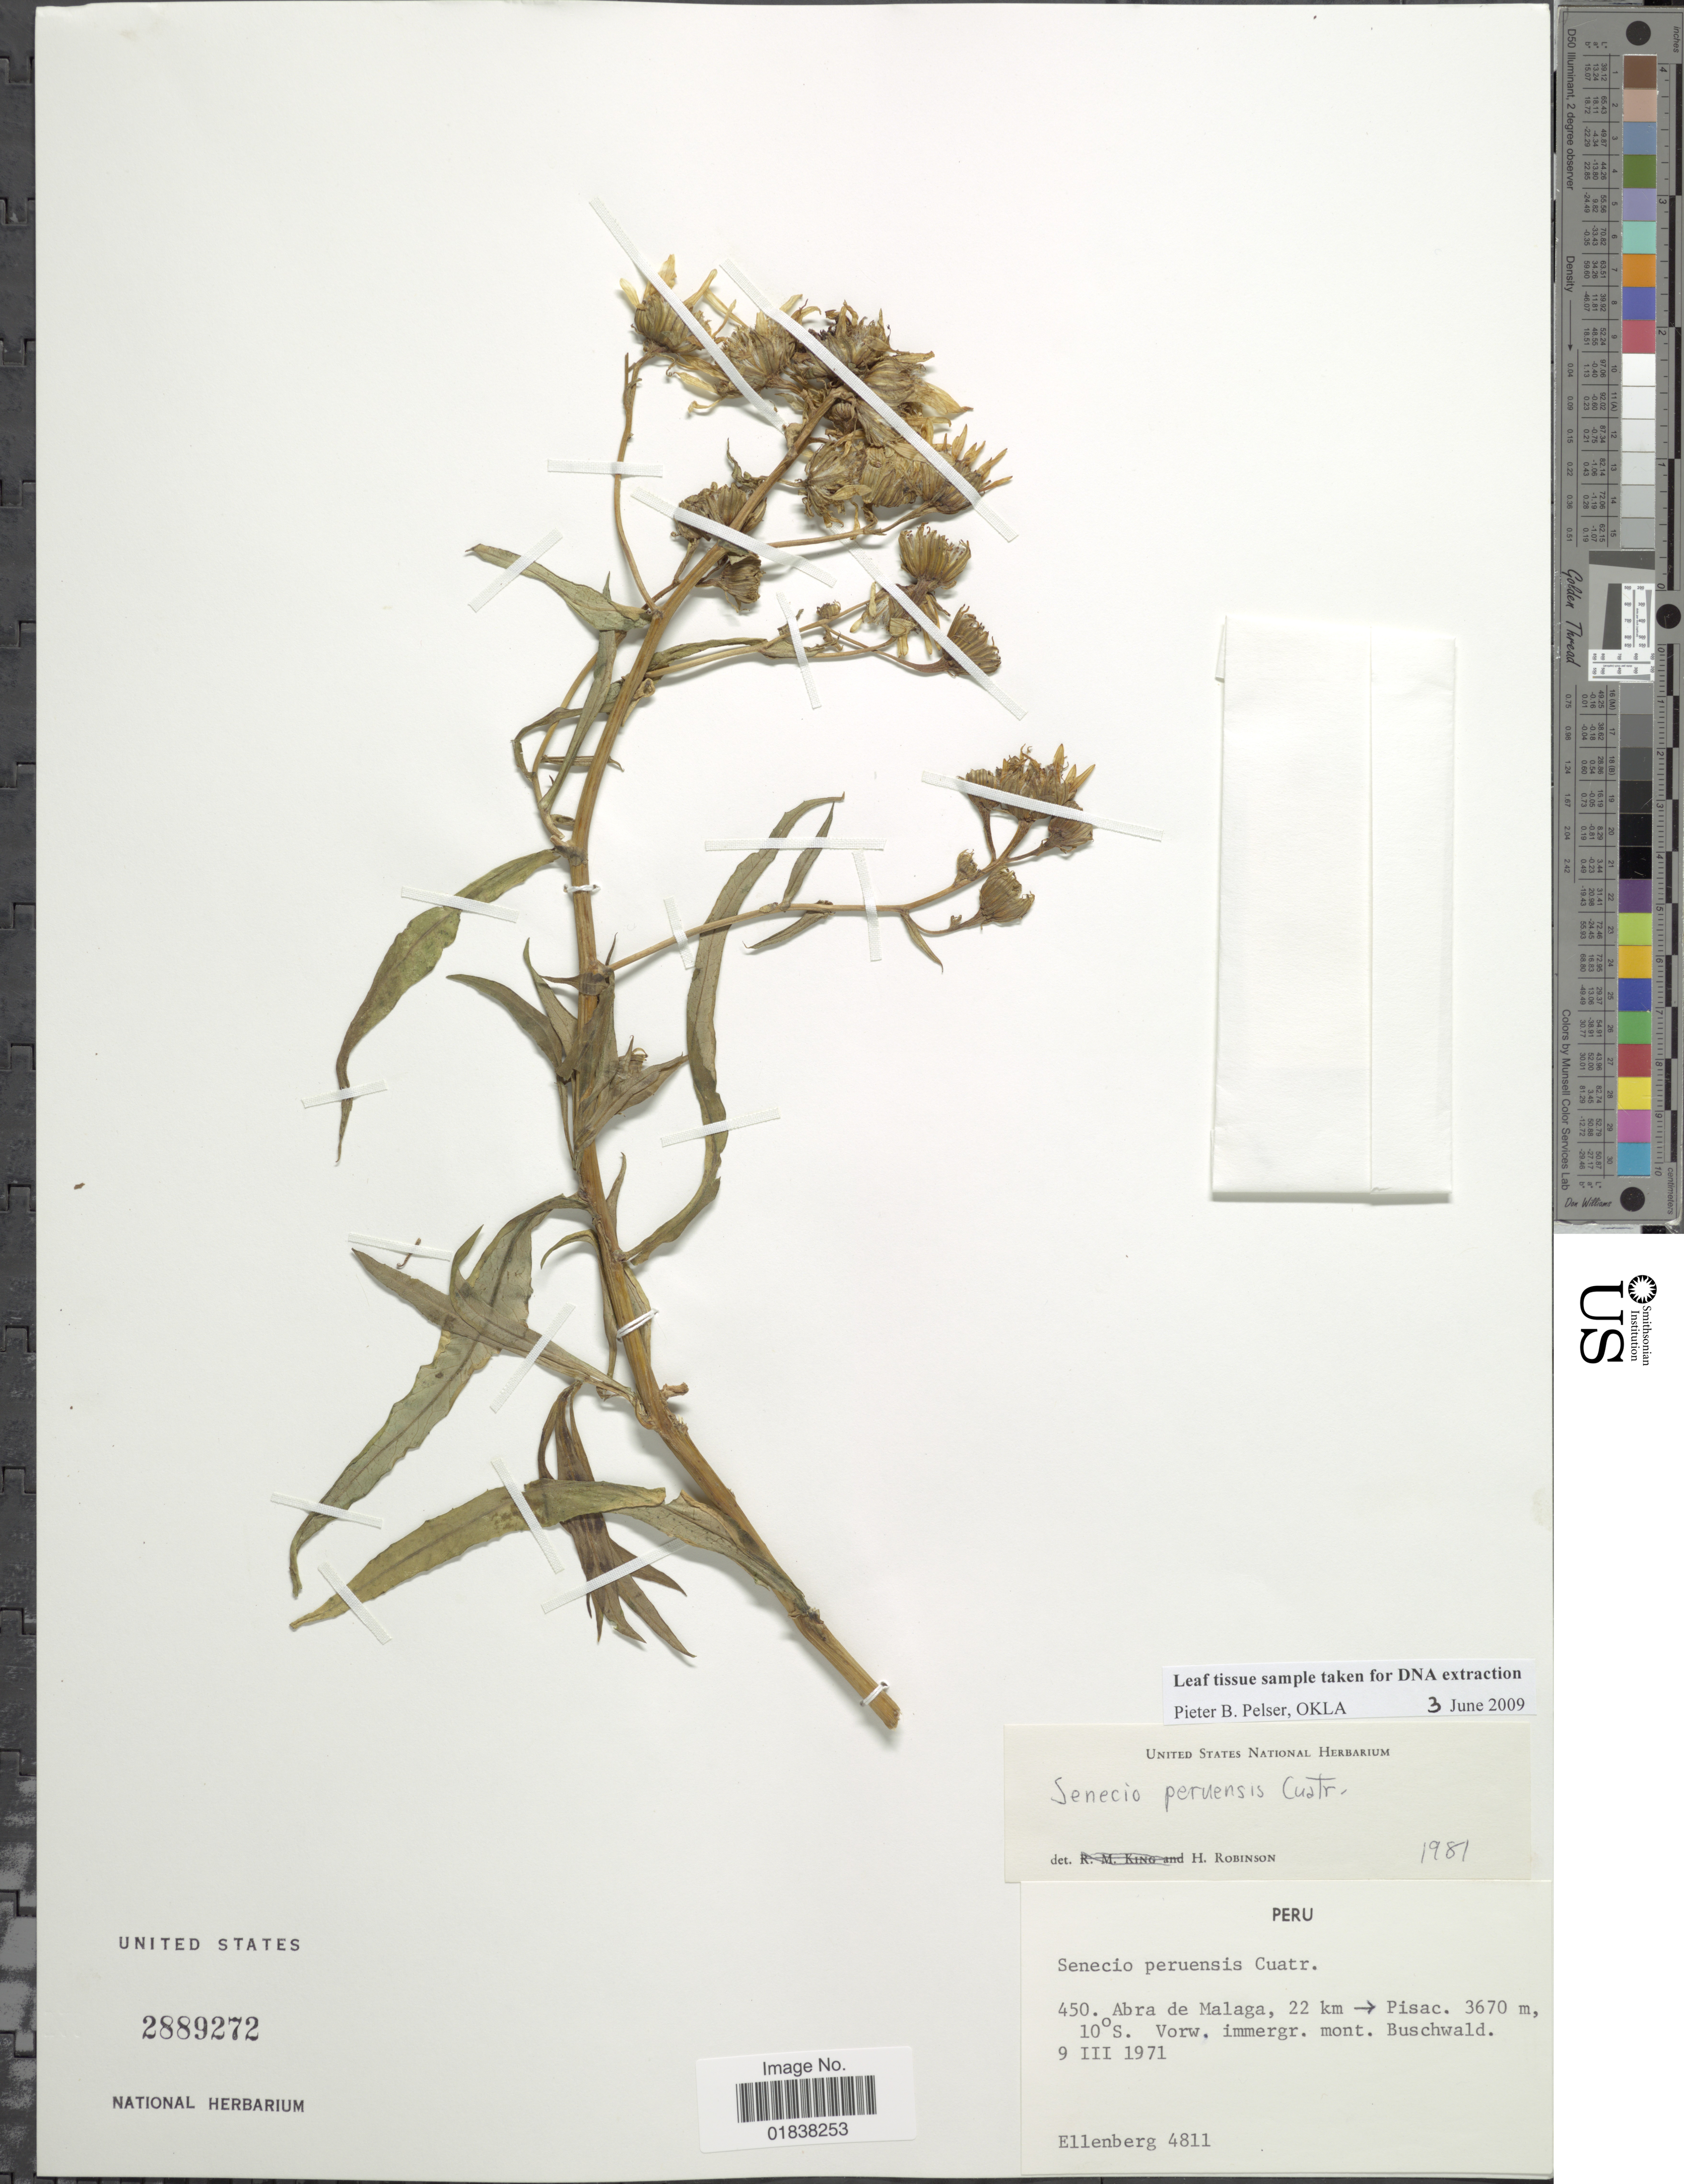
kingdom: Plantae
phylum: Tracheophyta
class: Magnoliopsida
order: Asterales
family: Asteraceae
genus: Senecio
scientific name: Senecio peruensis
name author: Cuatrec.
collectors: H. Ellenberg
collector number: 4811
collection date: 1971-03-09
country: Peru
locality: Abra de Malaga, 22 km Pisac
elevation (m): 3670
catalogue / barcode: US 2889272